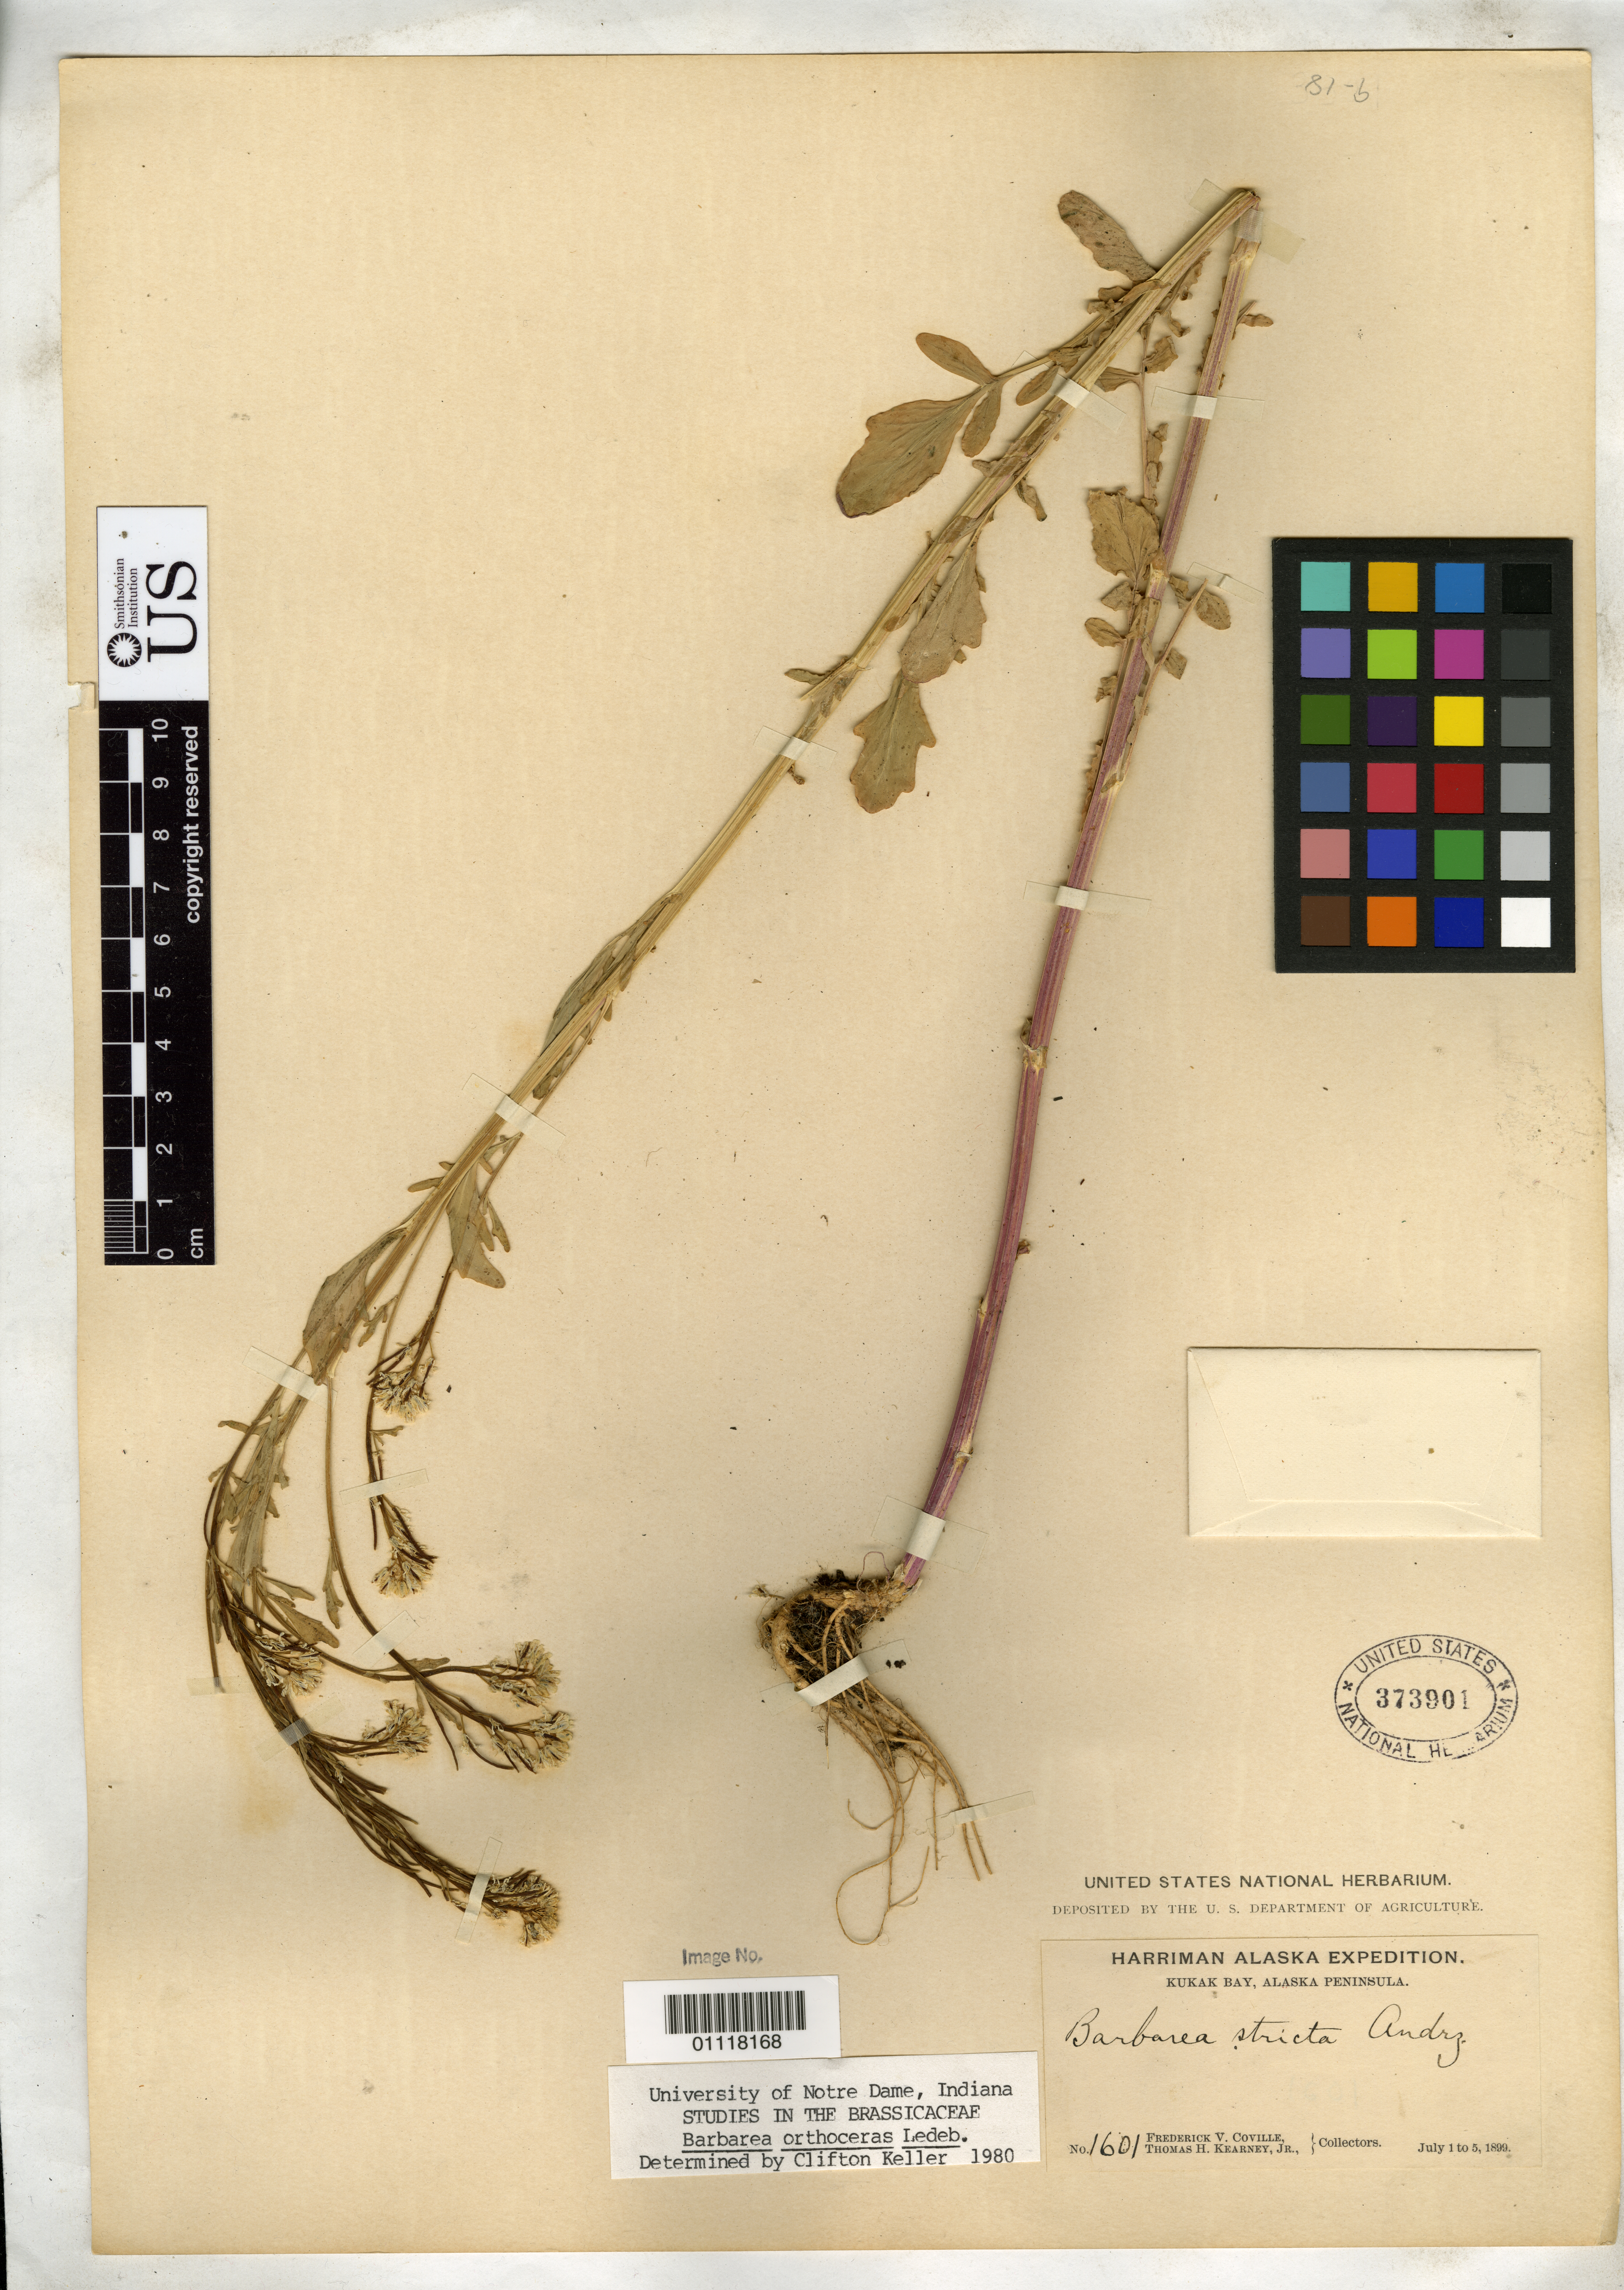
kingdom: Plantae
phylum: Tracheophyta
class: Magnoliopsida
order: Brassicales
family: Brassicaceae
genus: Barbarea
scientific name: Barbarea orthoceras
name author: Ledeb.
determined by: Keller, C.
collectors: F. V. Coville & T. H. Kearney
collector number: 1601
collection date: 1899-07-01/1899-07-05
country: United States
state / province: Alaska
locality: Kukak Bay, Alaska Penninsula.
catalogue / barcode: US 373901